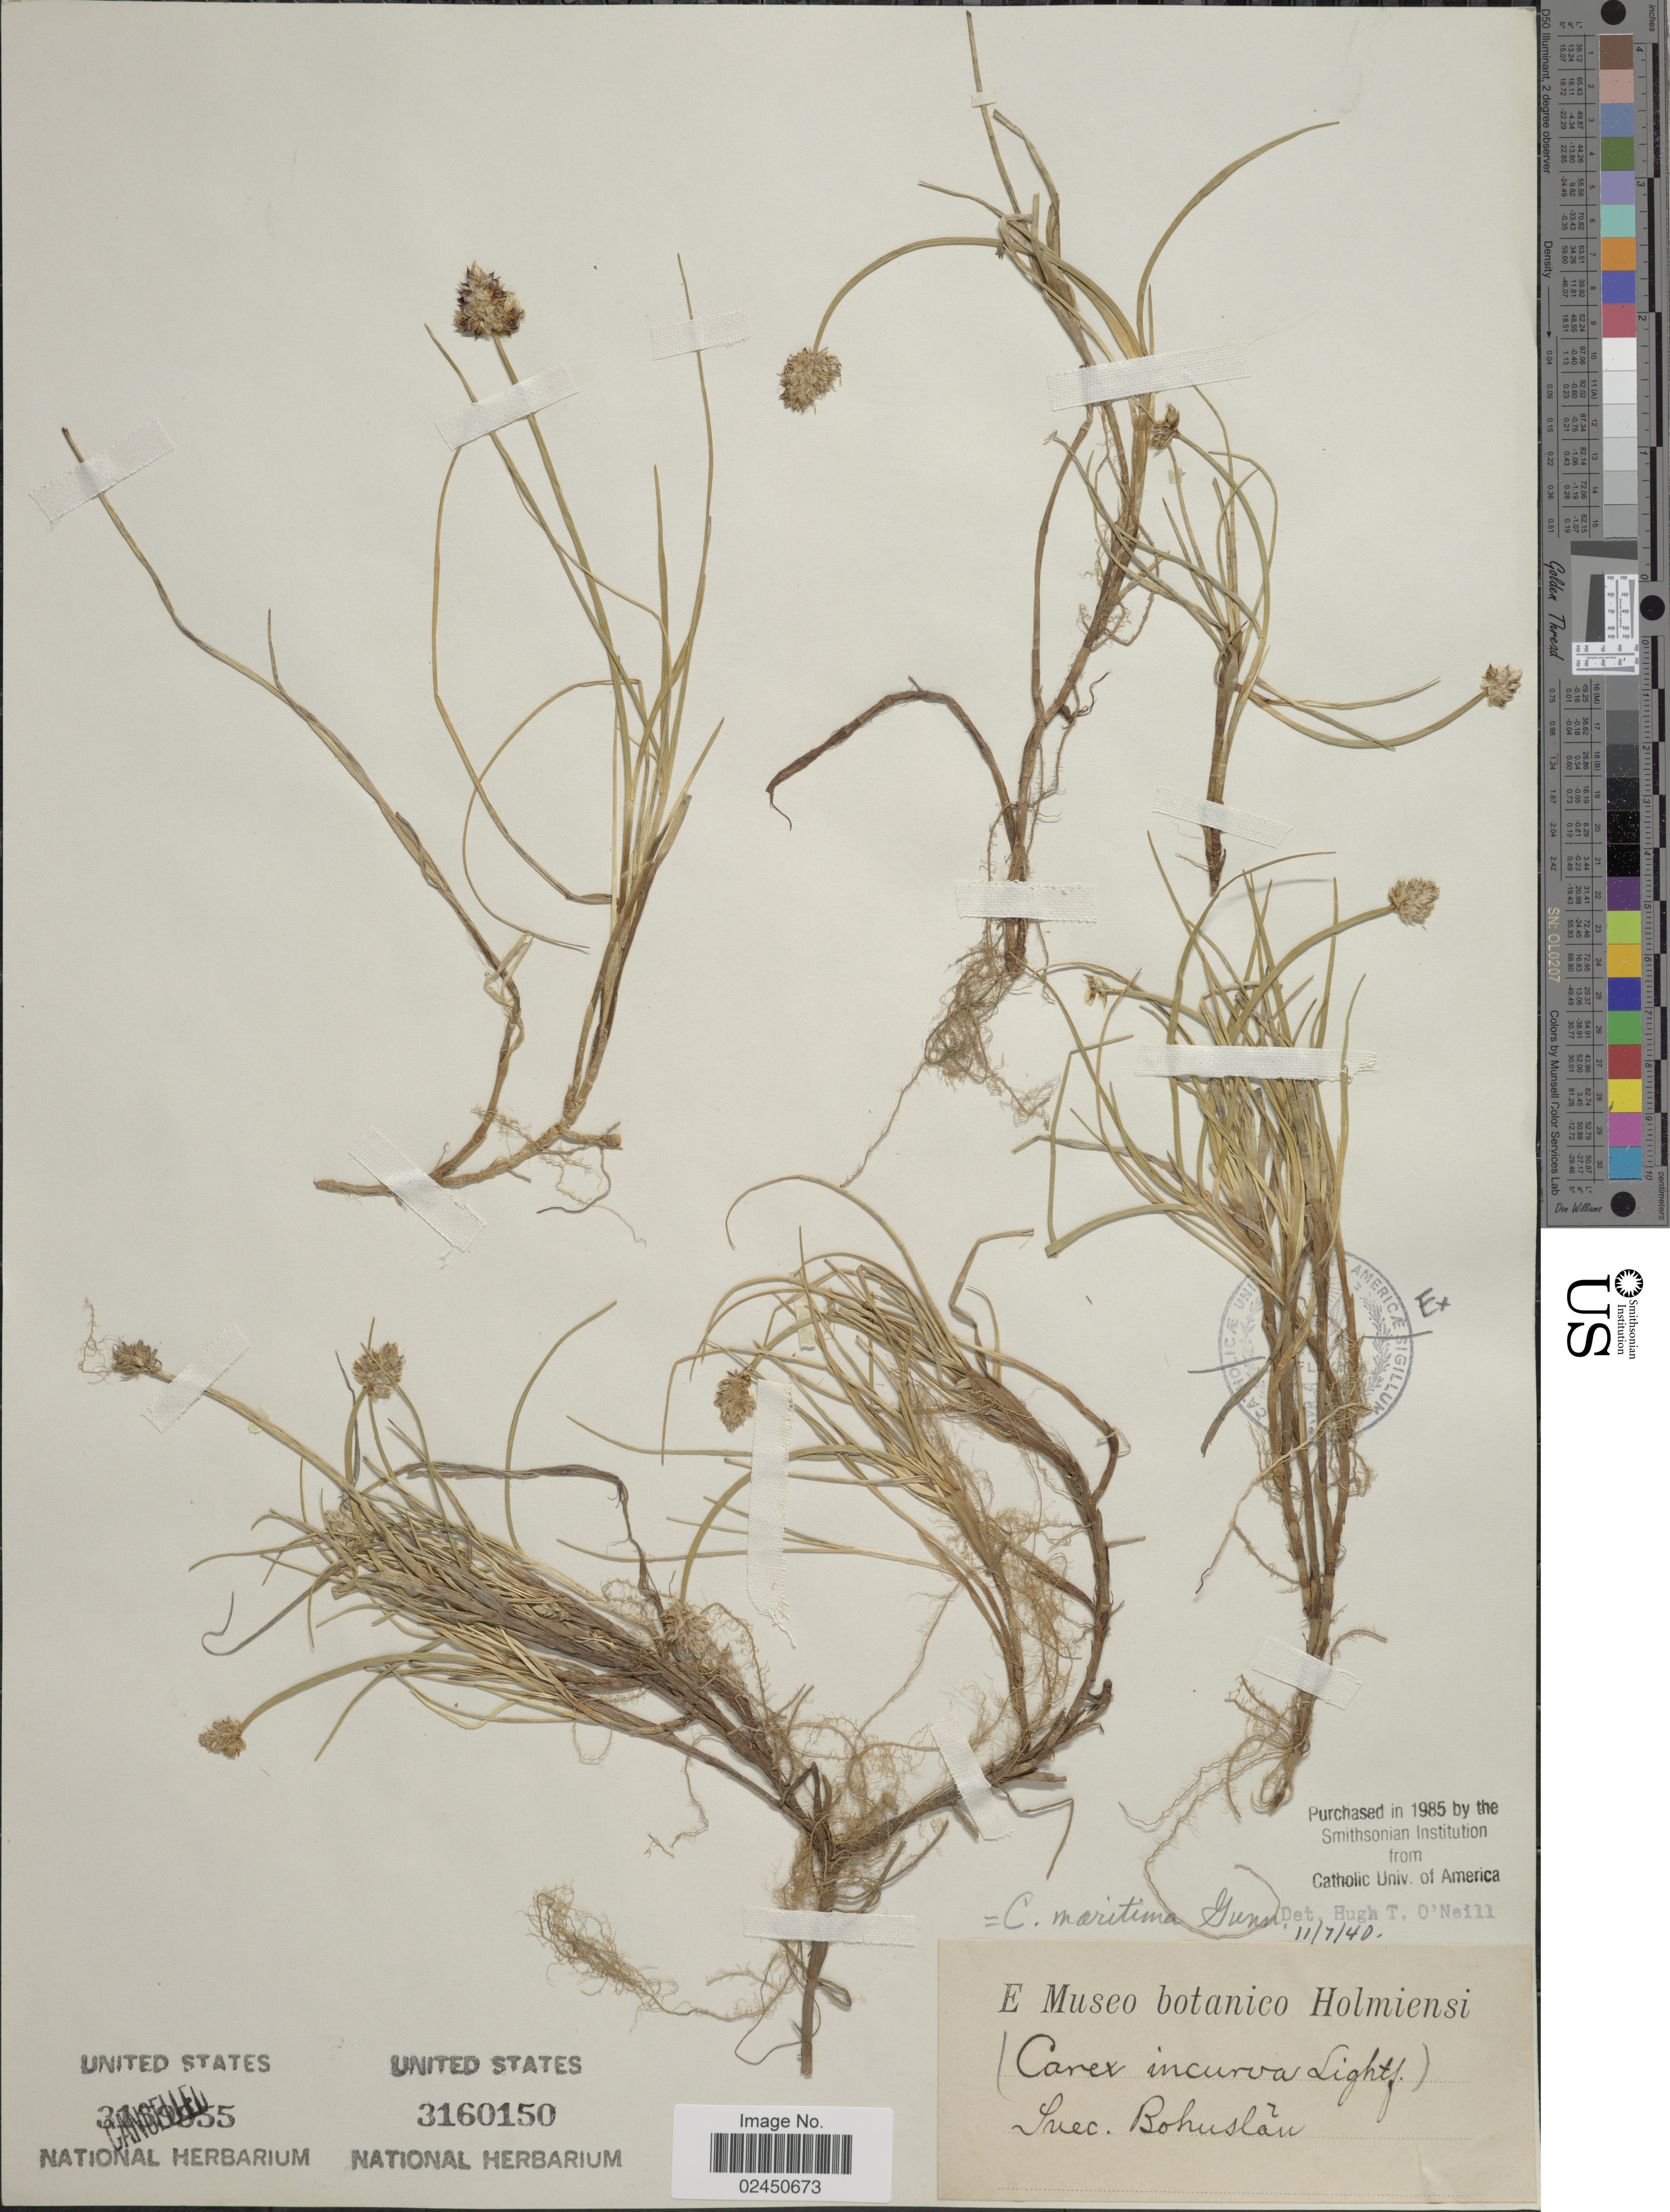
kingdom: Plantae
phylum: Tracheophyta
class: Liliopsida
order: Poales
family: Cyperaceae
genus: Carex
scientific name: Carex maritima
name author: Gunnerus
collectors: ex Museo botan. Holmiensi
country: Sweden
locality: Suec. Bohuslan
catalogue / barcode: US 3160150